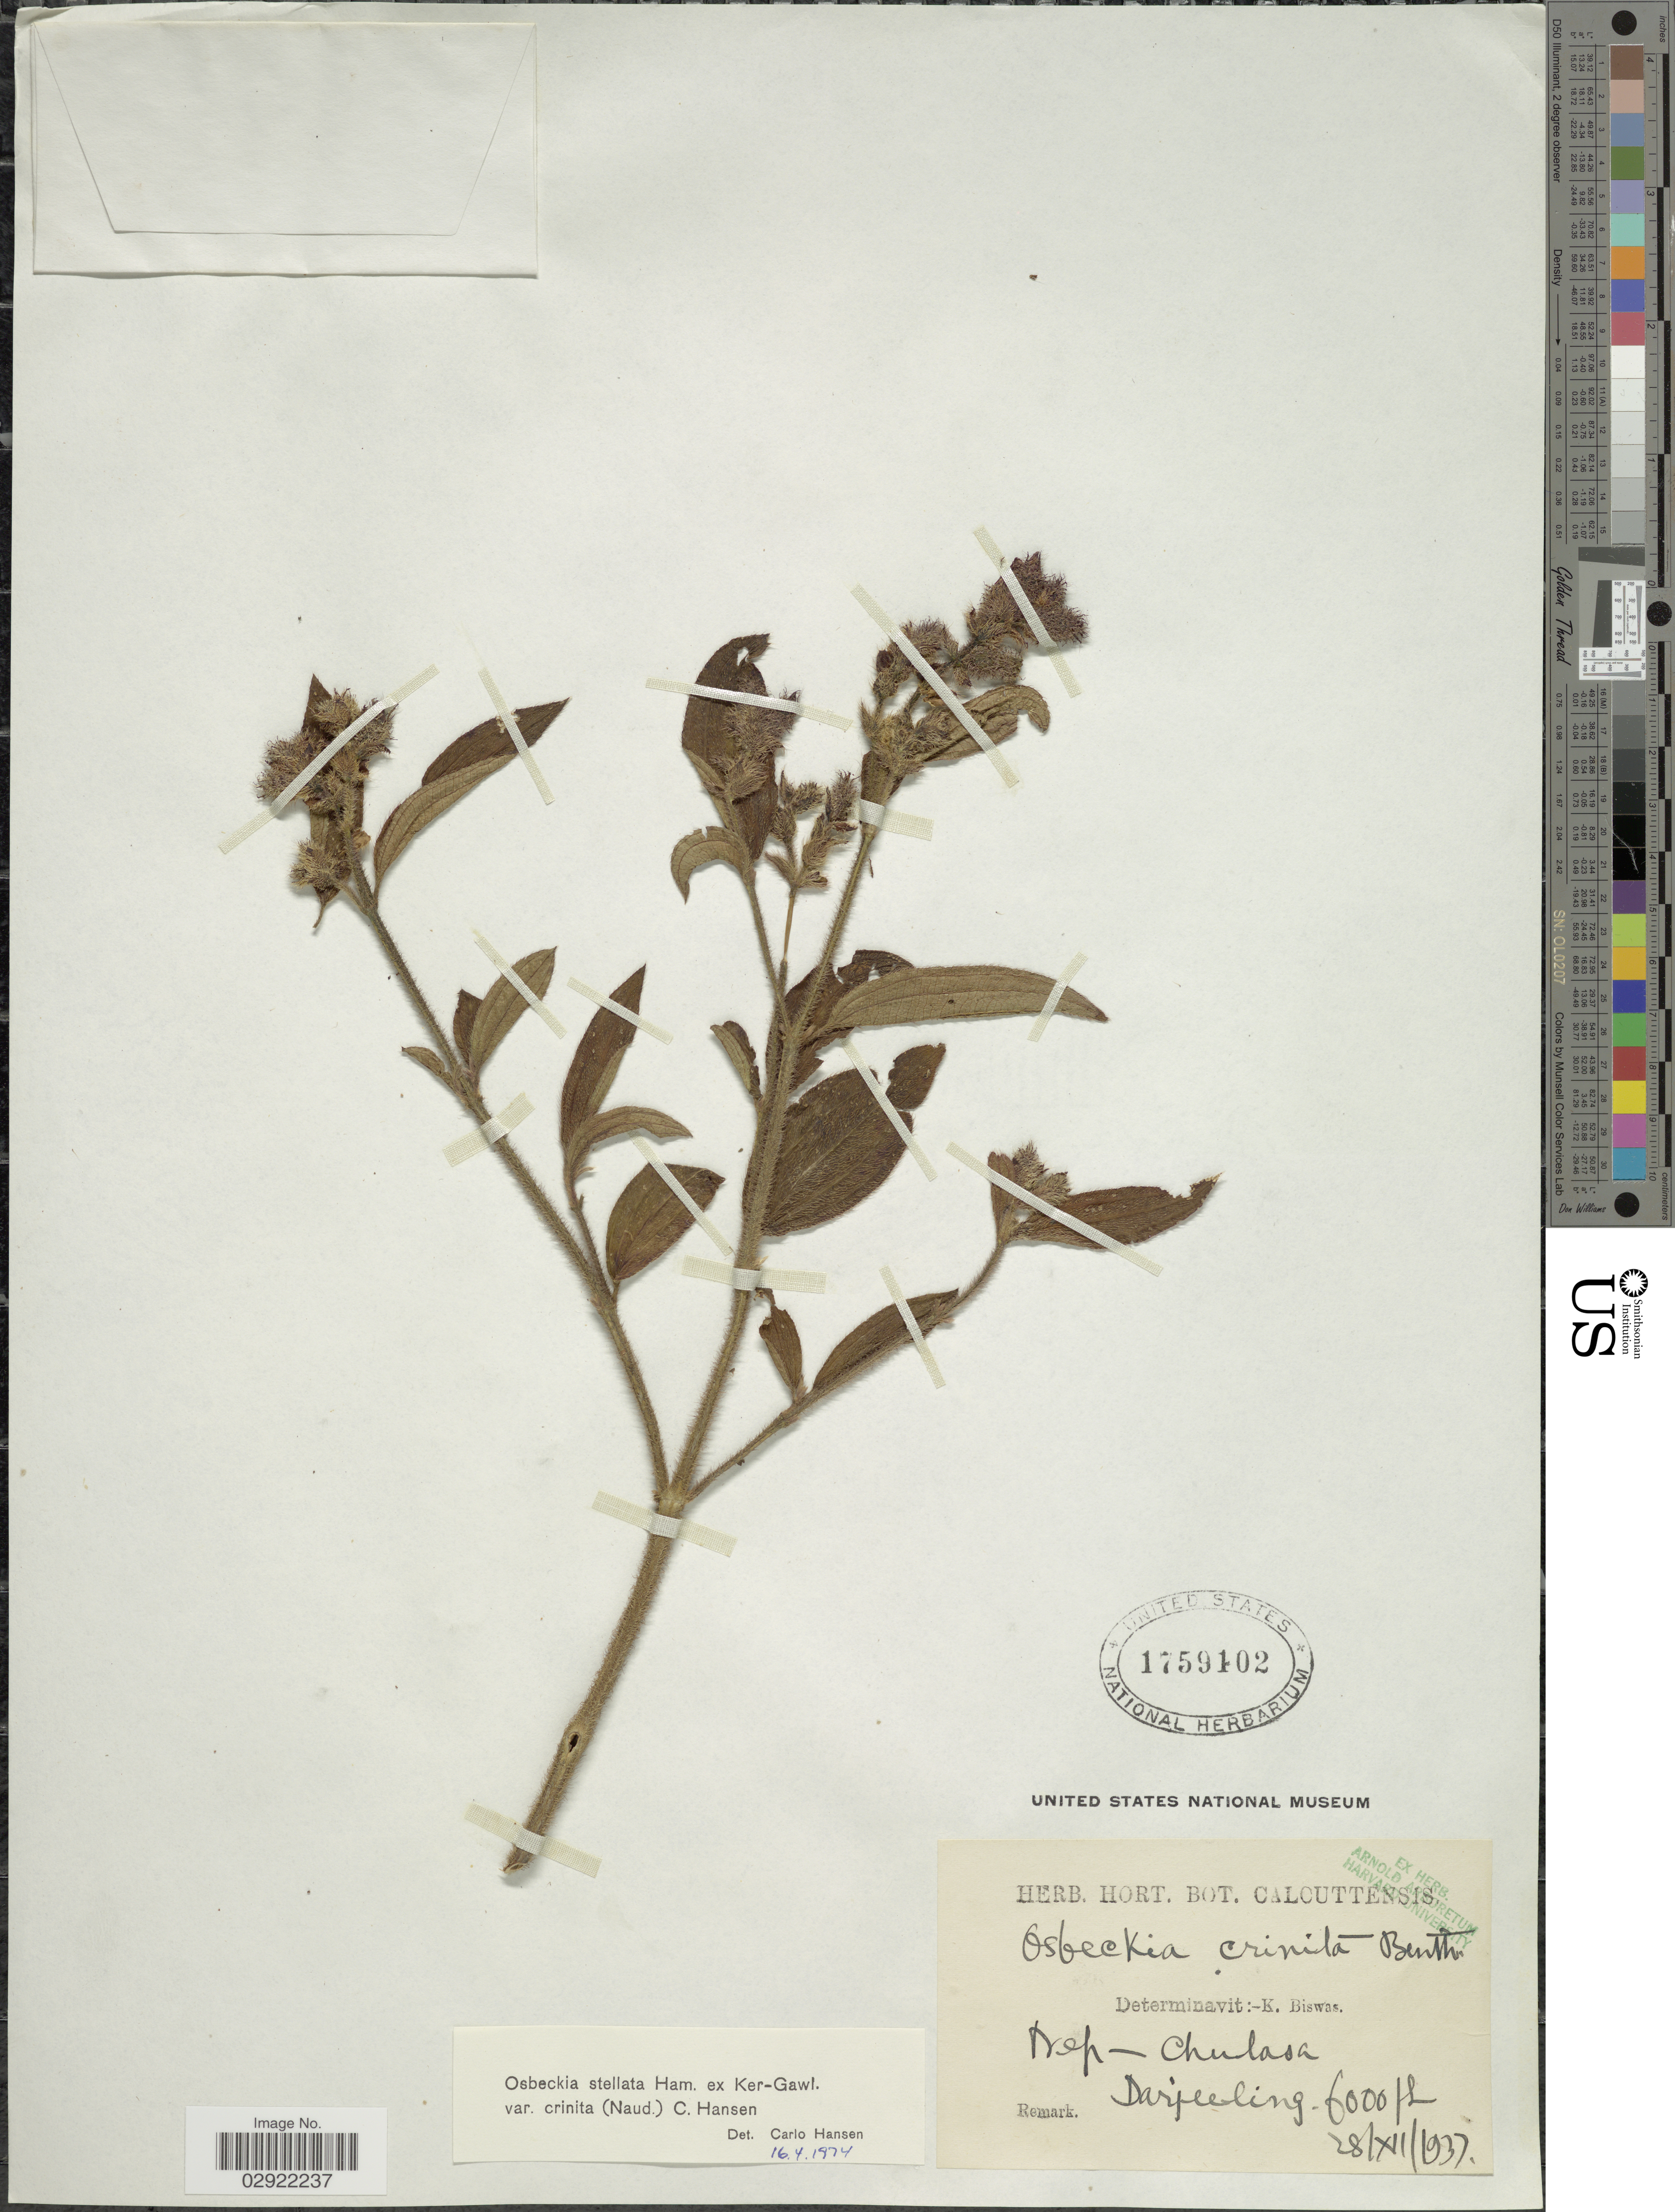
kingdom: Plantae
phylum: Tracheophyta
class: Magnoliopsida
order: Myrtales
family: Melastomataceae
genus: Osbeckia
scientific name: Osbeckia stellata var. crinita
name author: (Benth. ex Naudin) C.Hansen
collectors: ex Herb. Hort. Bot. Calcuttensis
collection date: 1937-12-28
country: India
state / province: West Bengal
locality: Nep-Chulasa [interpreted]. Darjeeling.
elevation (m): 1829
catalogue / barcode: US 1759102